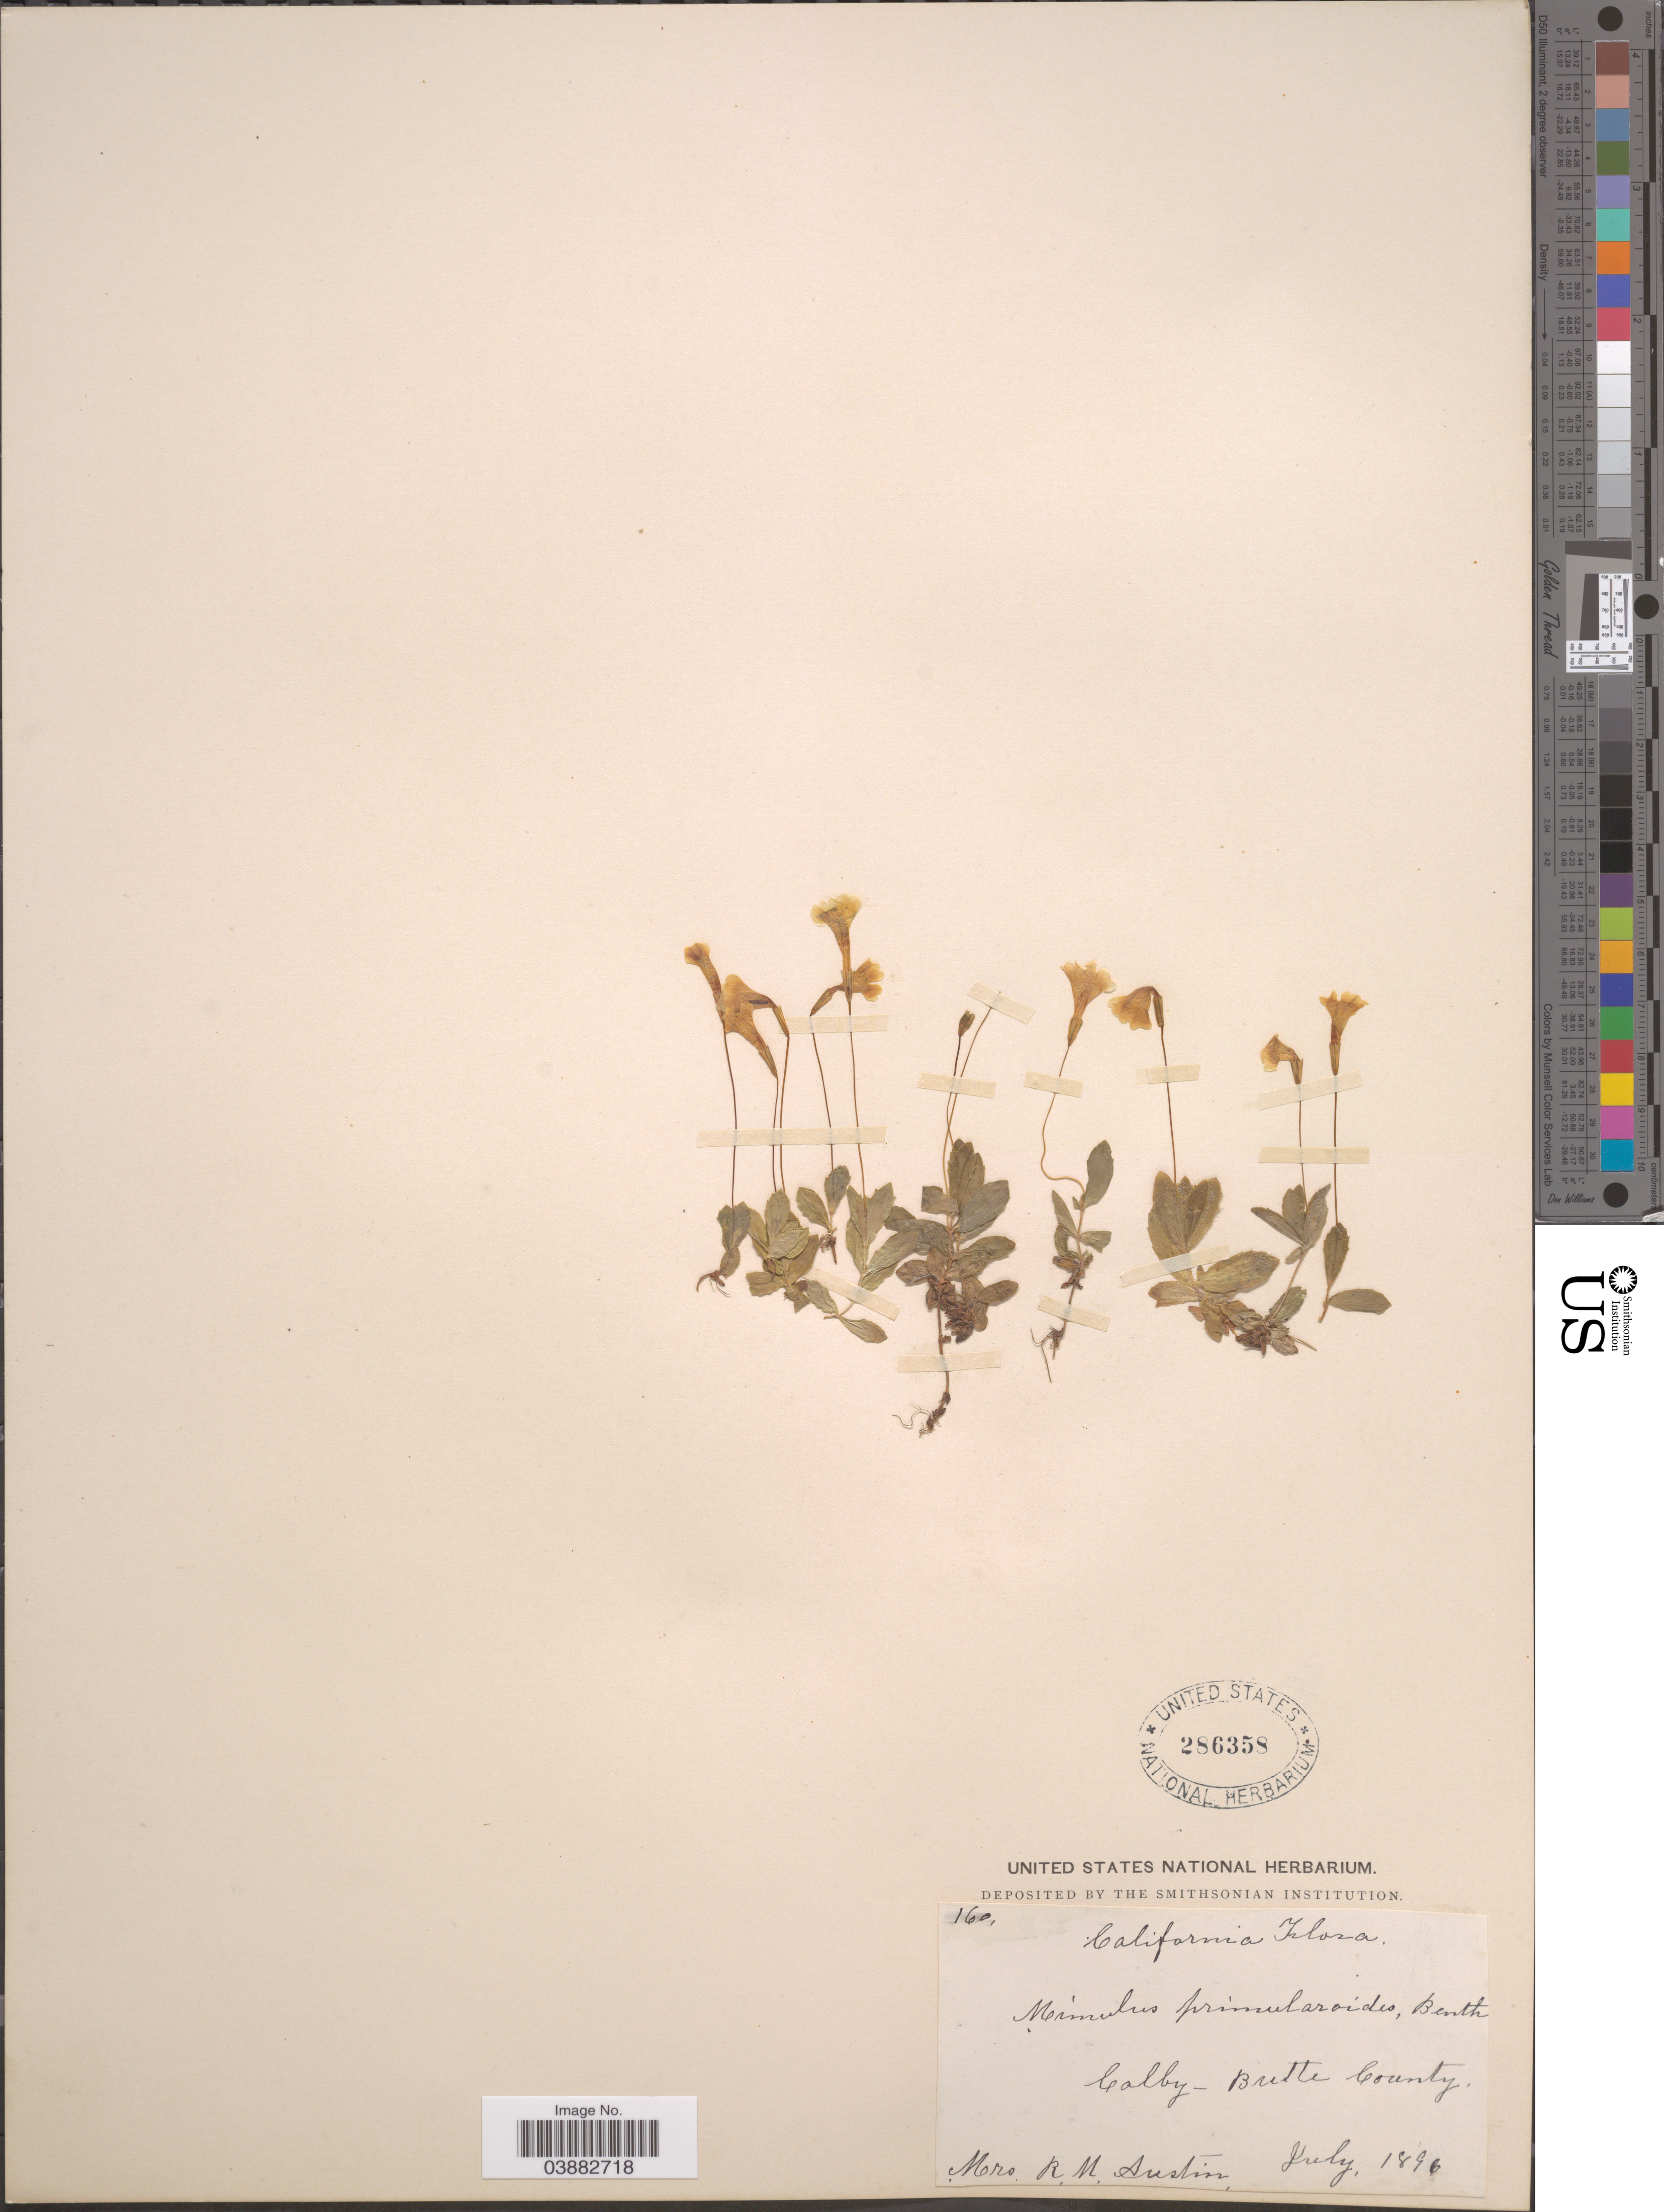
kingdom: Plantae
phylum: Tracheophyta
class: Magnoliopsida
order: Lamiales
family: Phrymaceae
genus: Mimulus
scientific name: Mimulus primuloides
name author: Benth.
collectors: R. Austin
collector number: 160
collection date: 1896-07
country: United States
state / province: California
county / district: Butte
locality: Colby - Butte County.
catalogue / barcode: US 286358